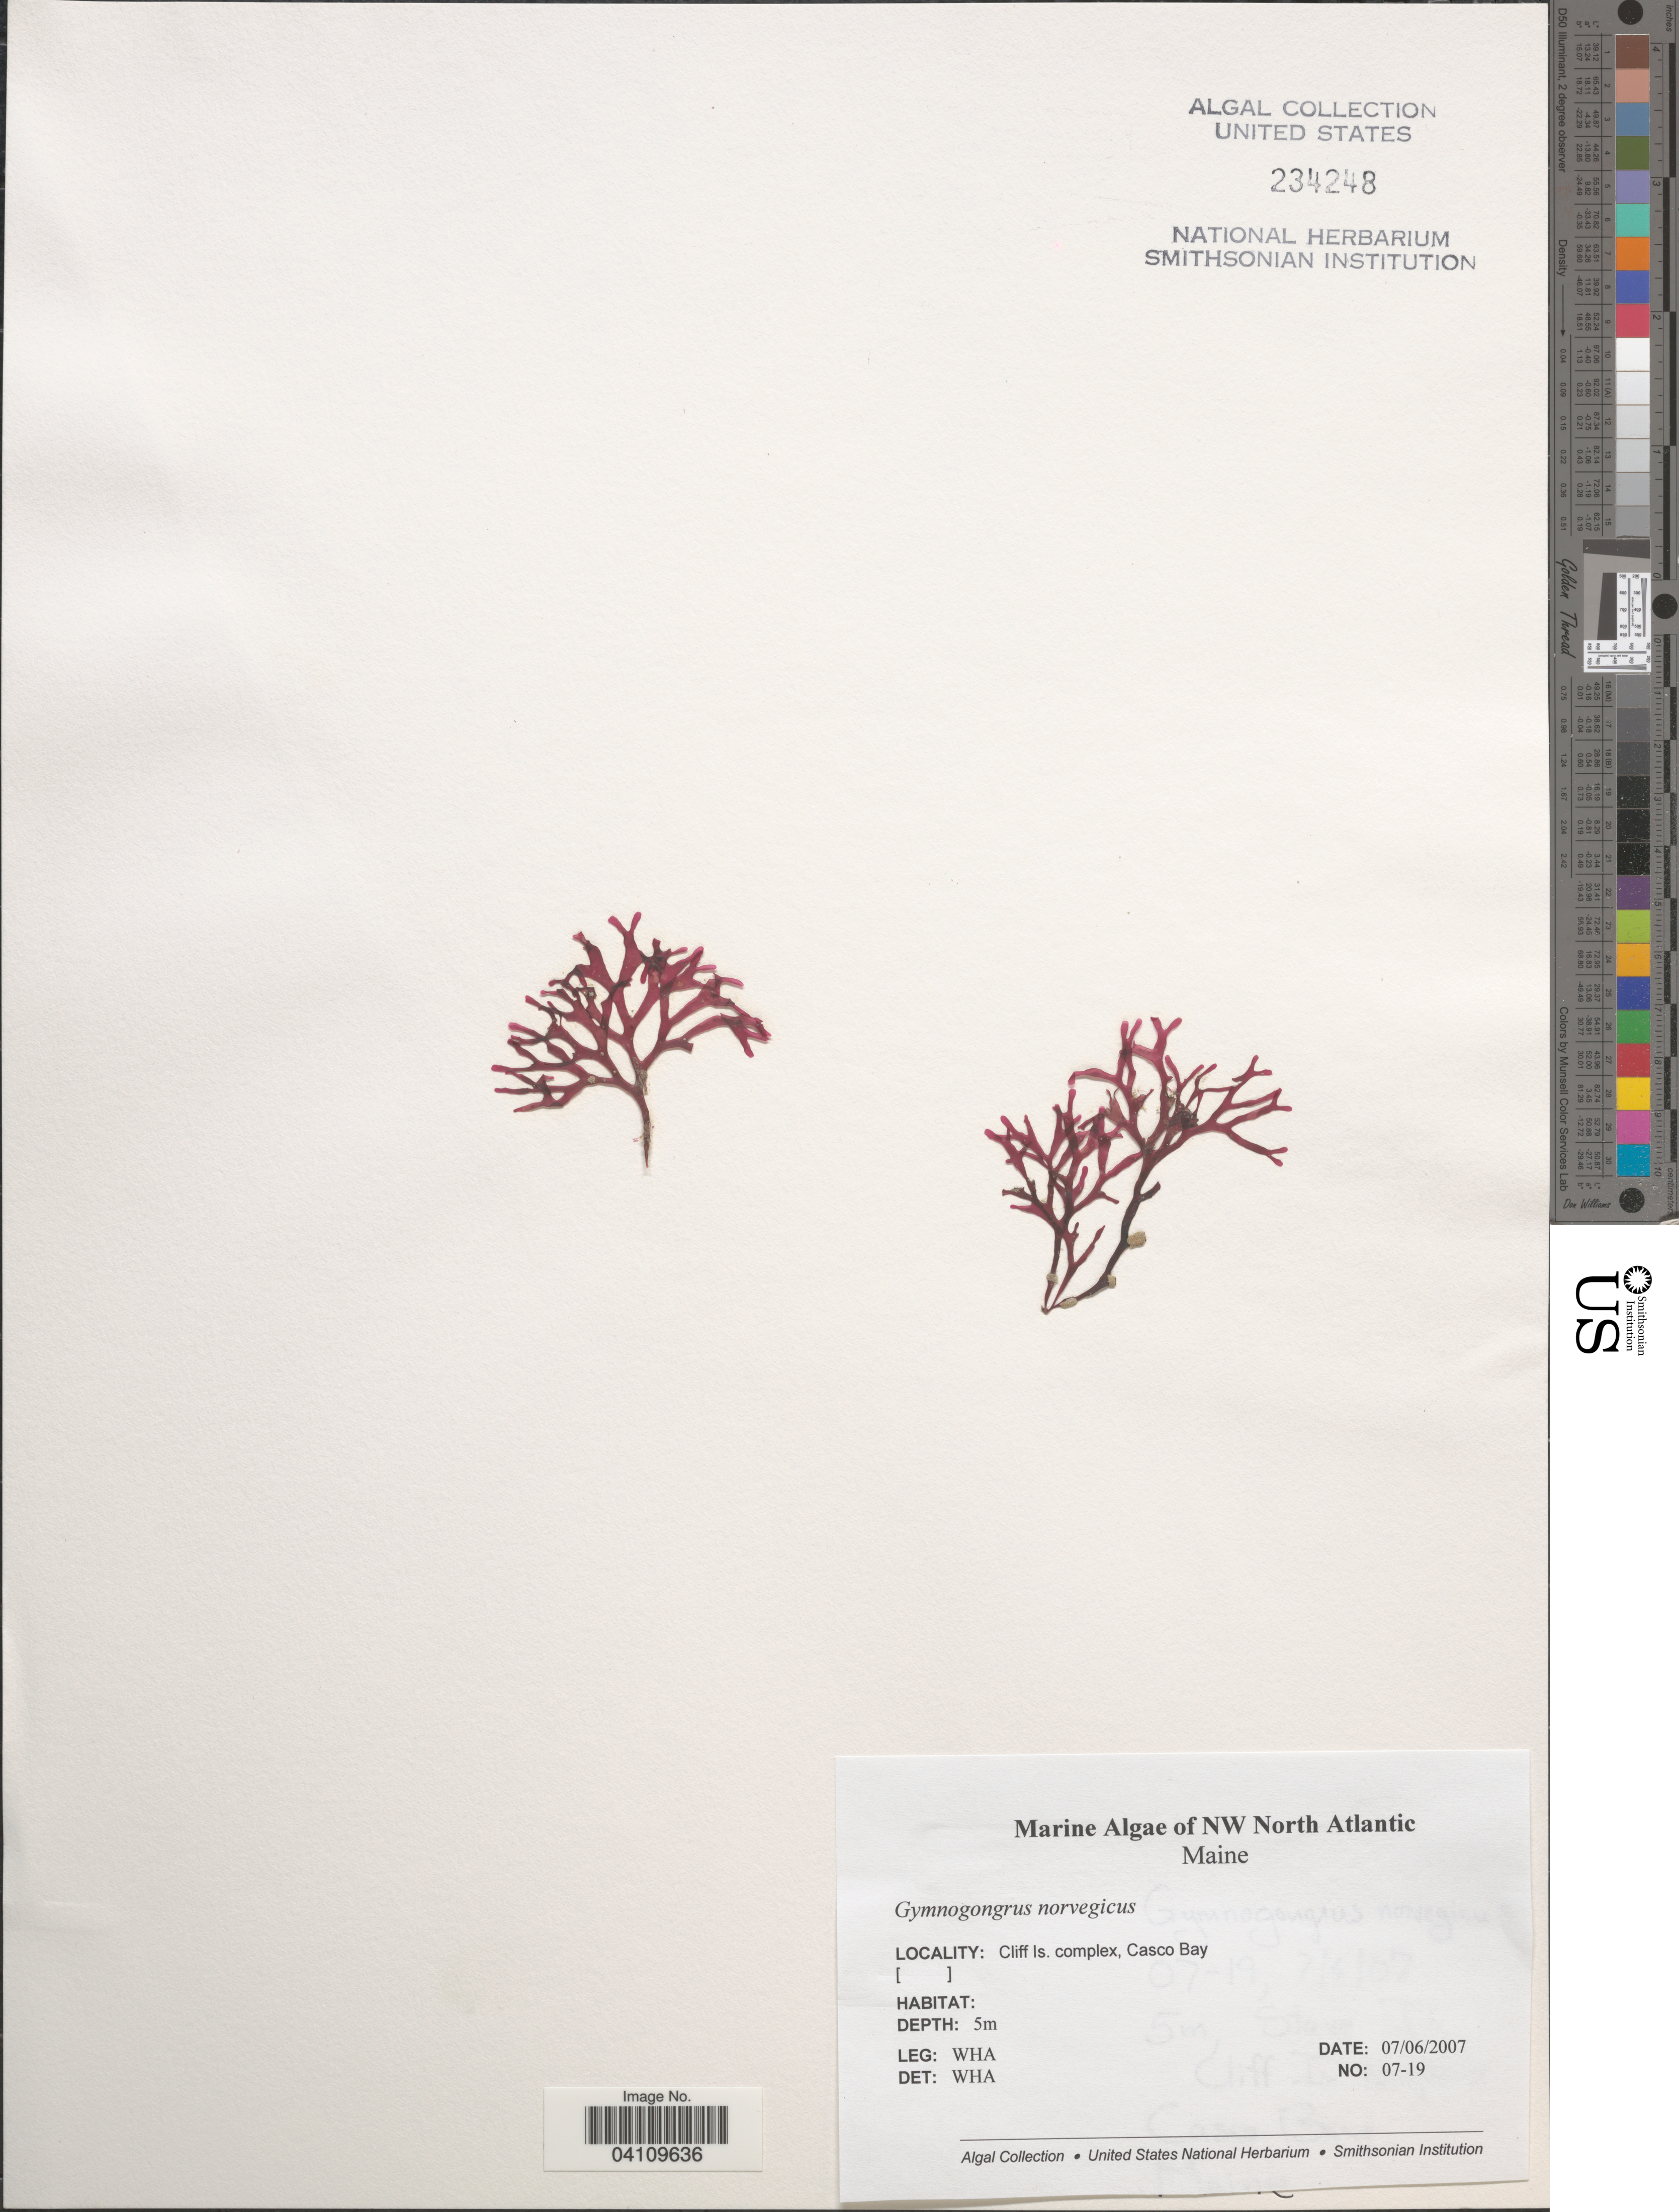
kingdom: Plantae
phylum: Rhodophyta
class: Florideophyceae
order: Gigartinales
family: Gigartinaceae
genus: Chondrus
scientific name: Chondrus crispus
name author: Stackh.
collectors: W. H. Adey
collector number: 07-19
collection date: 2007-07-06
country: United States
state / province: Maine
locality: NW North Atlantic. Cliff Is. complex, Casco Bay.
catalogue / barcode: US 234248